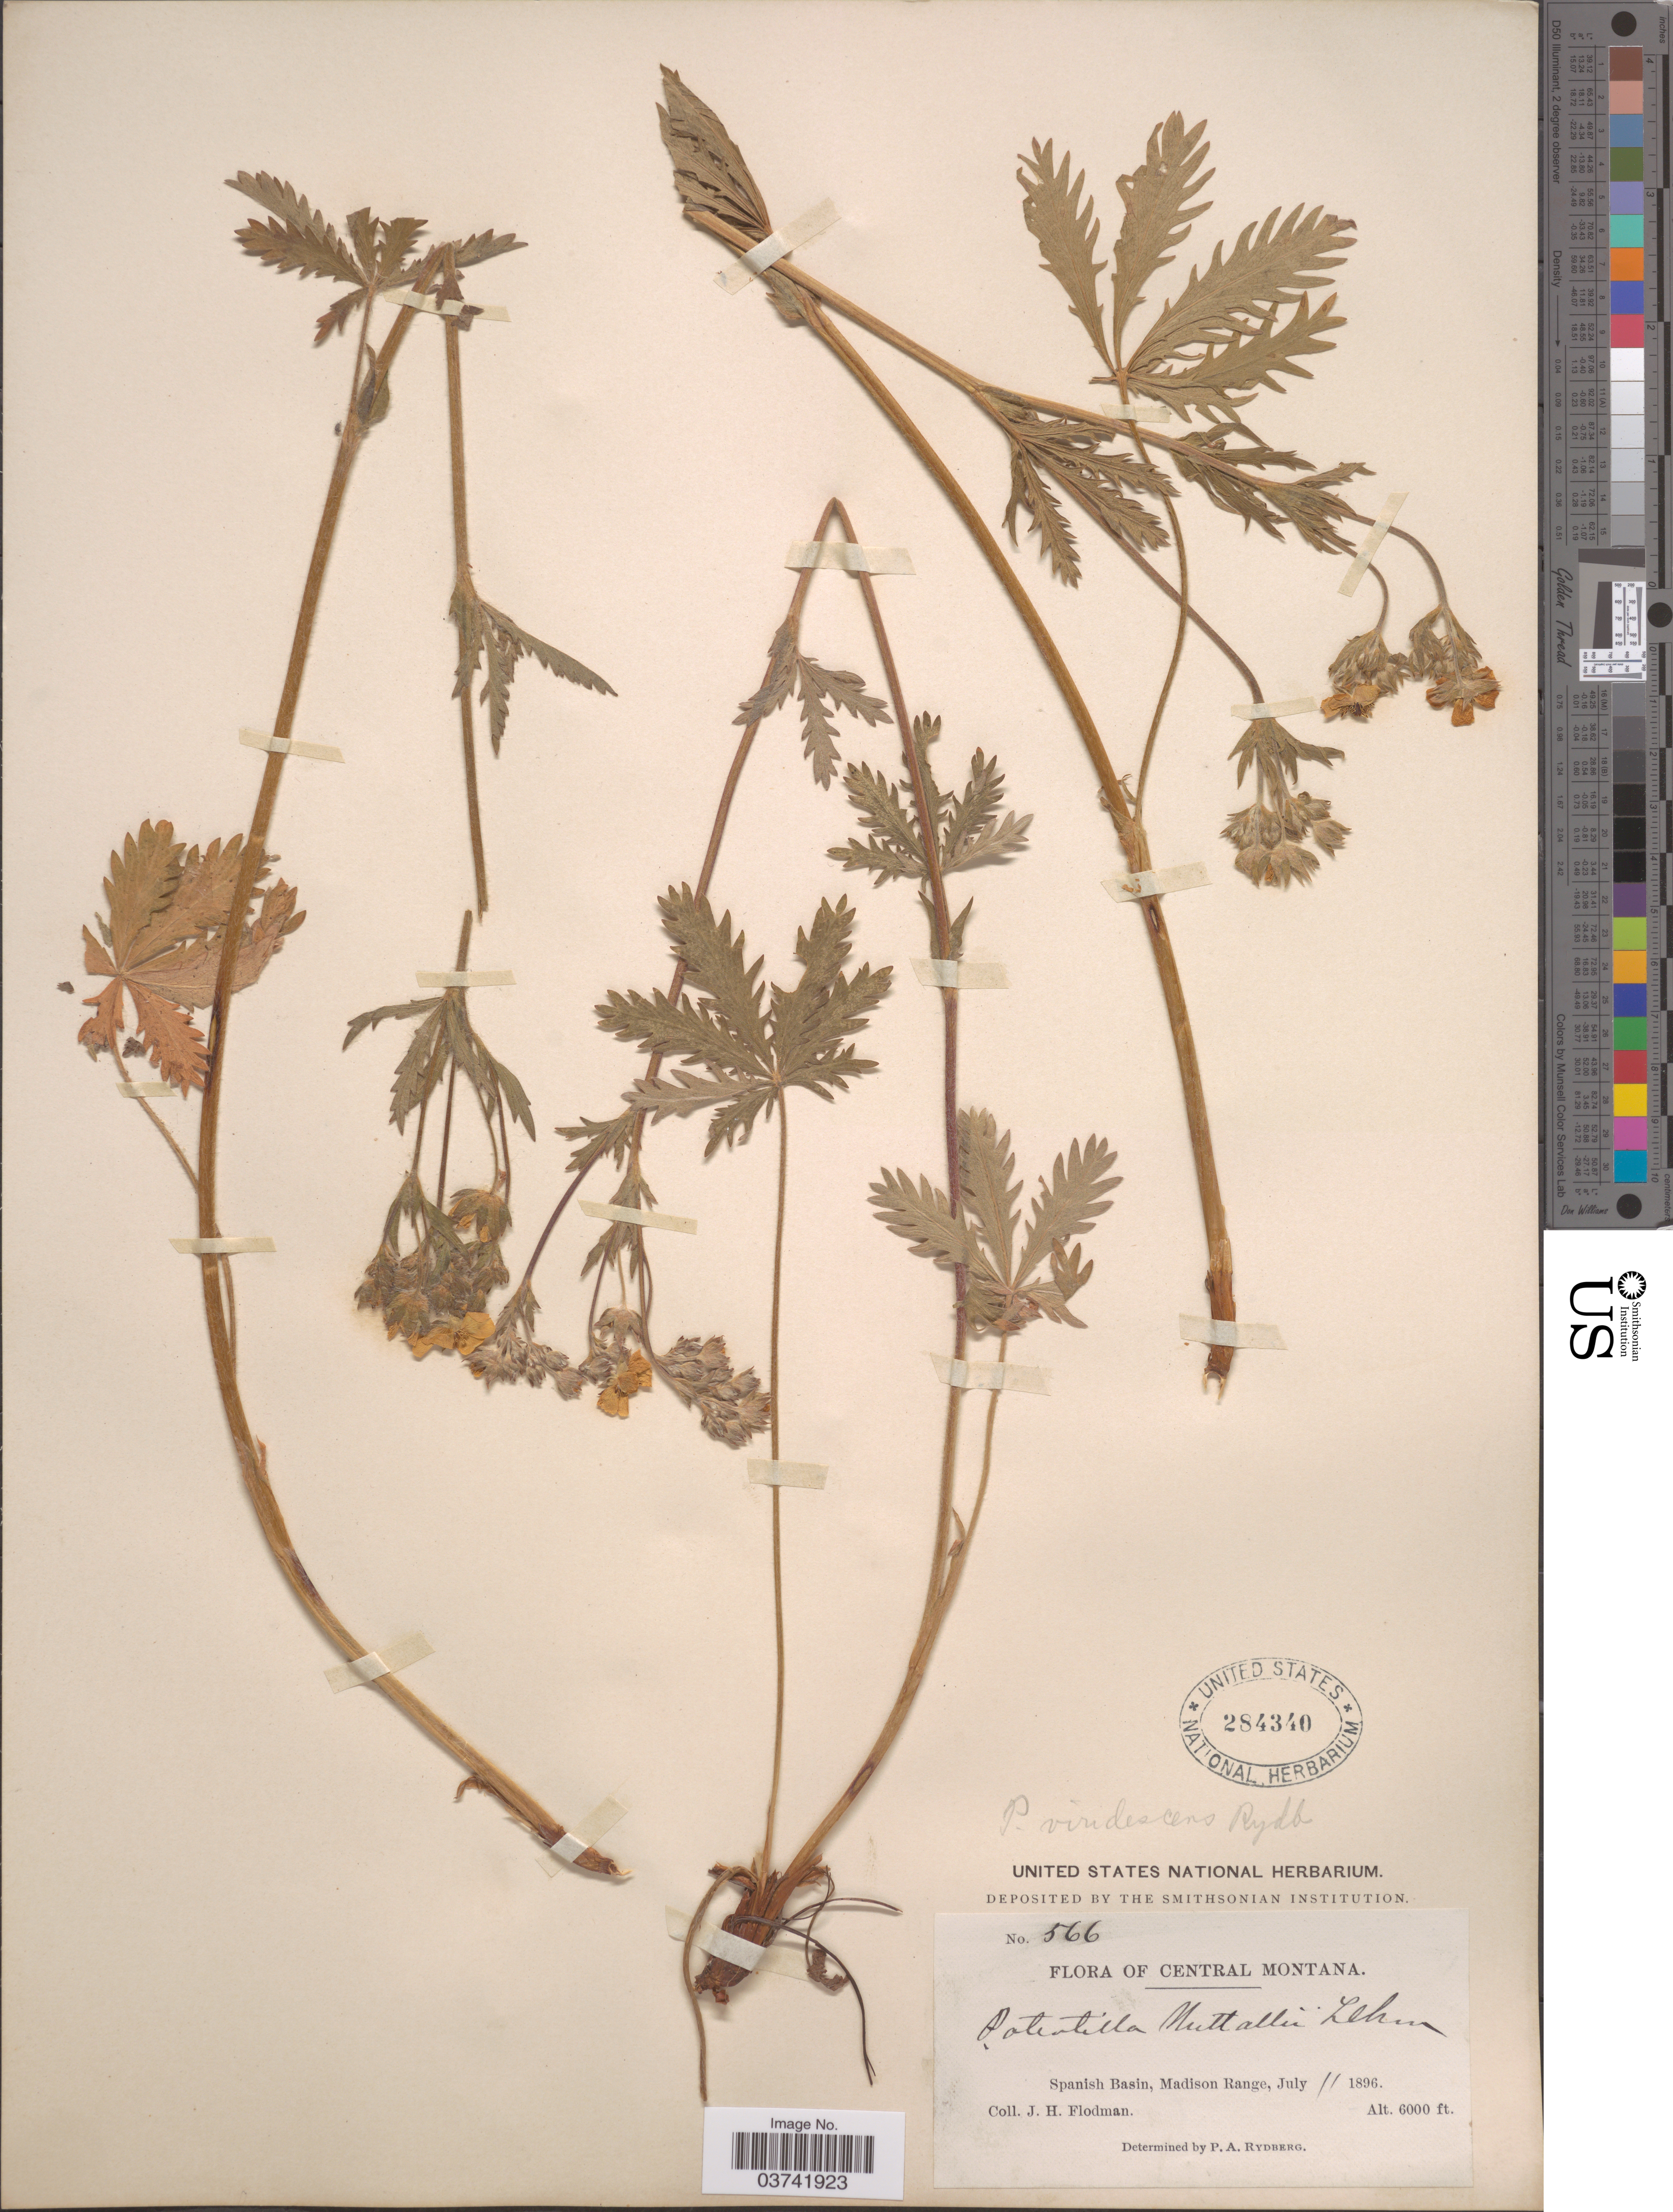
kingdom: Plantae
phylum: Tracheophyta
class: Magnoliopsida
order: Rosales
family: Rosaceae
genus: Potentilla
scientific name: Potentilla viridescens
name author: Rydb.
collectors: J. Flodman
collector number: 566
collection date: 1896-07-11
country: United States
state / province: Montana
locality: Central Montana. Spanish Basin, Madison Range.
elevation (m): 1829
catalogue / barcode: US 284340